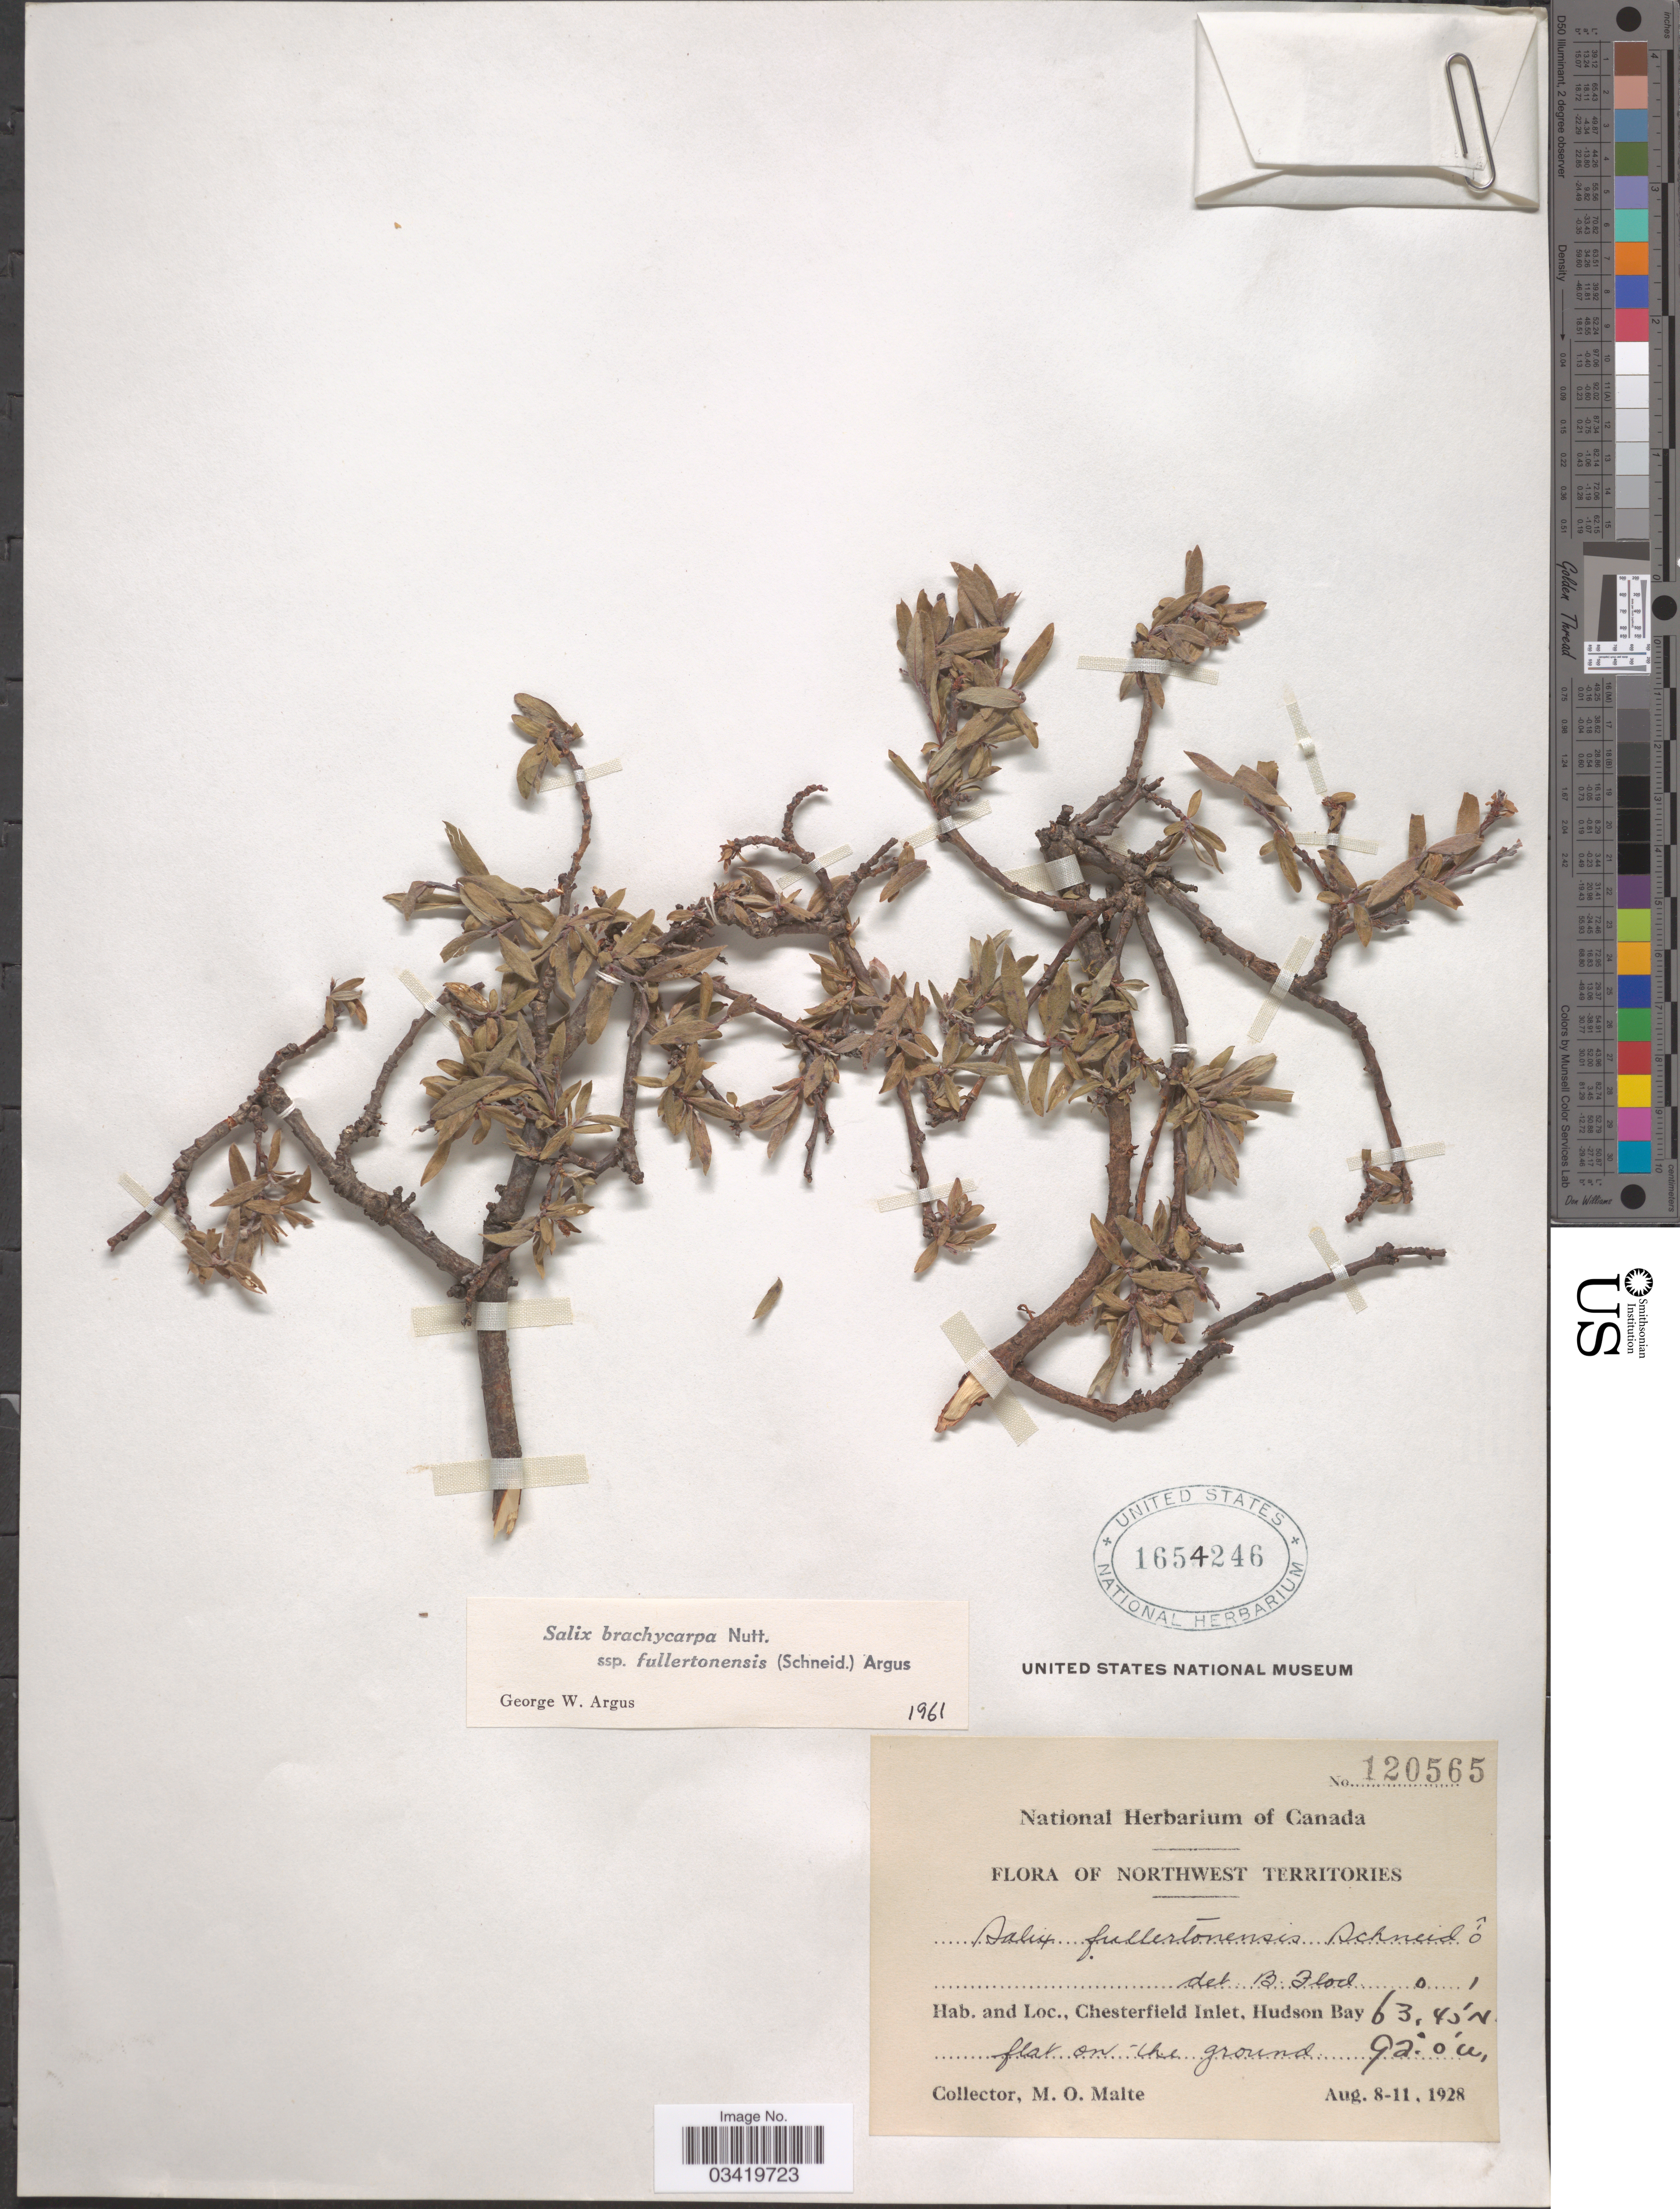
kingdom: Plantae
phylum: Tracheophyta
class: Magnoliopsida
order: Malpighiales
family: Salicaceae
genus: Salix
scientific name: Salix brachycarpa subsp. fullertonensis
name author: (C.K. Schneid.) Á. Löve & D. Löve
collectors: M. O. Malte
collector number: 120565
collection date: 1928-08-08/1928-08-11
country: Canada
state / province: Northwest Territories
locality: Chesterfield Inlet, Hudson Bay.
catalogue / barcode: US 1654246